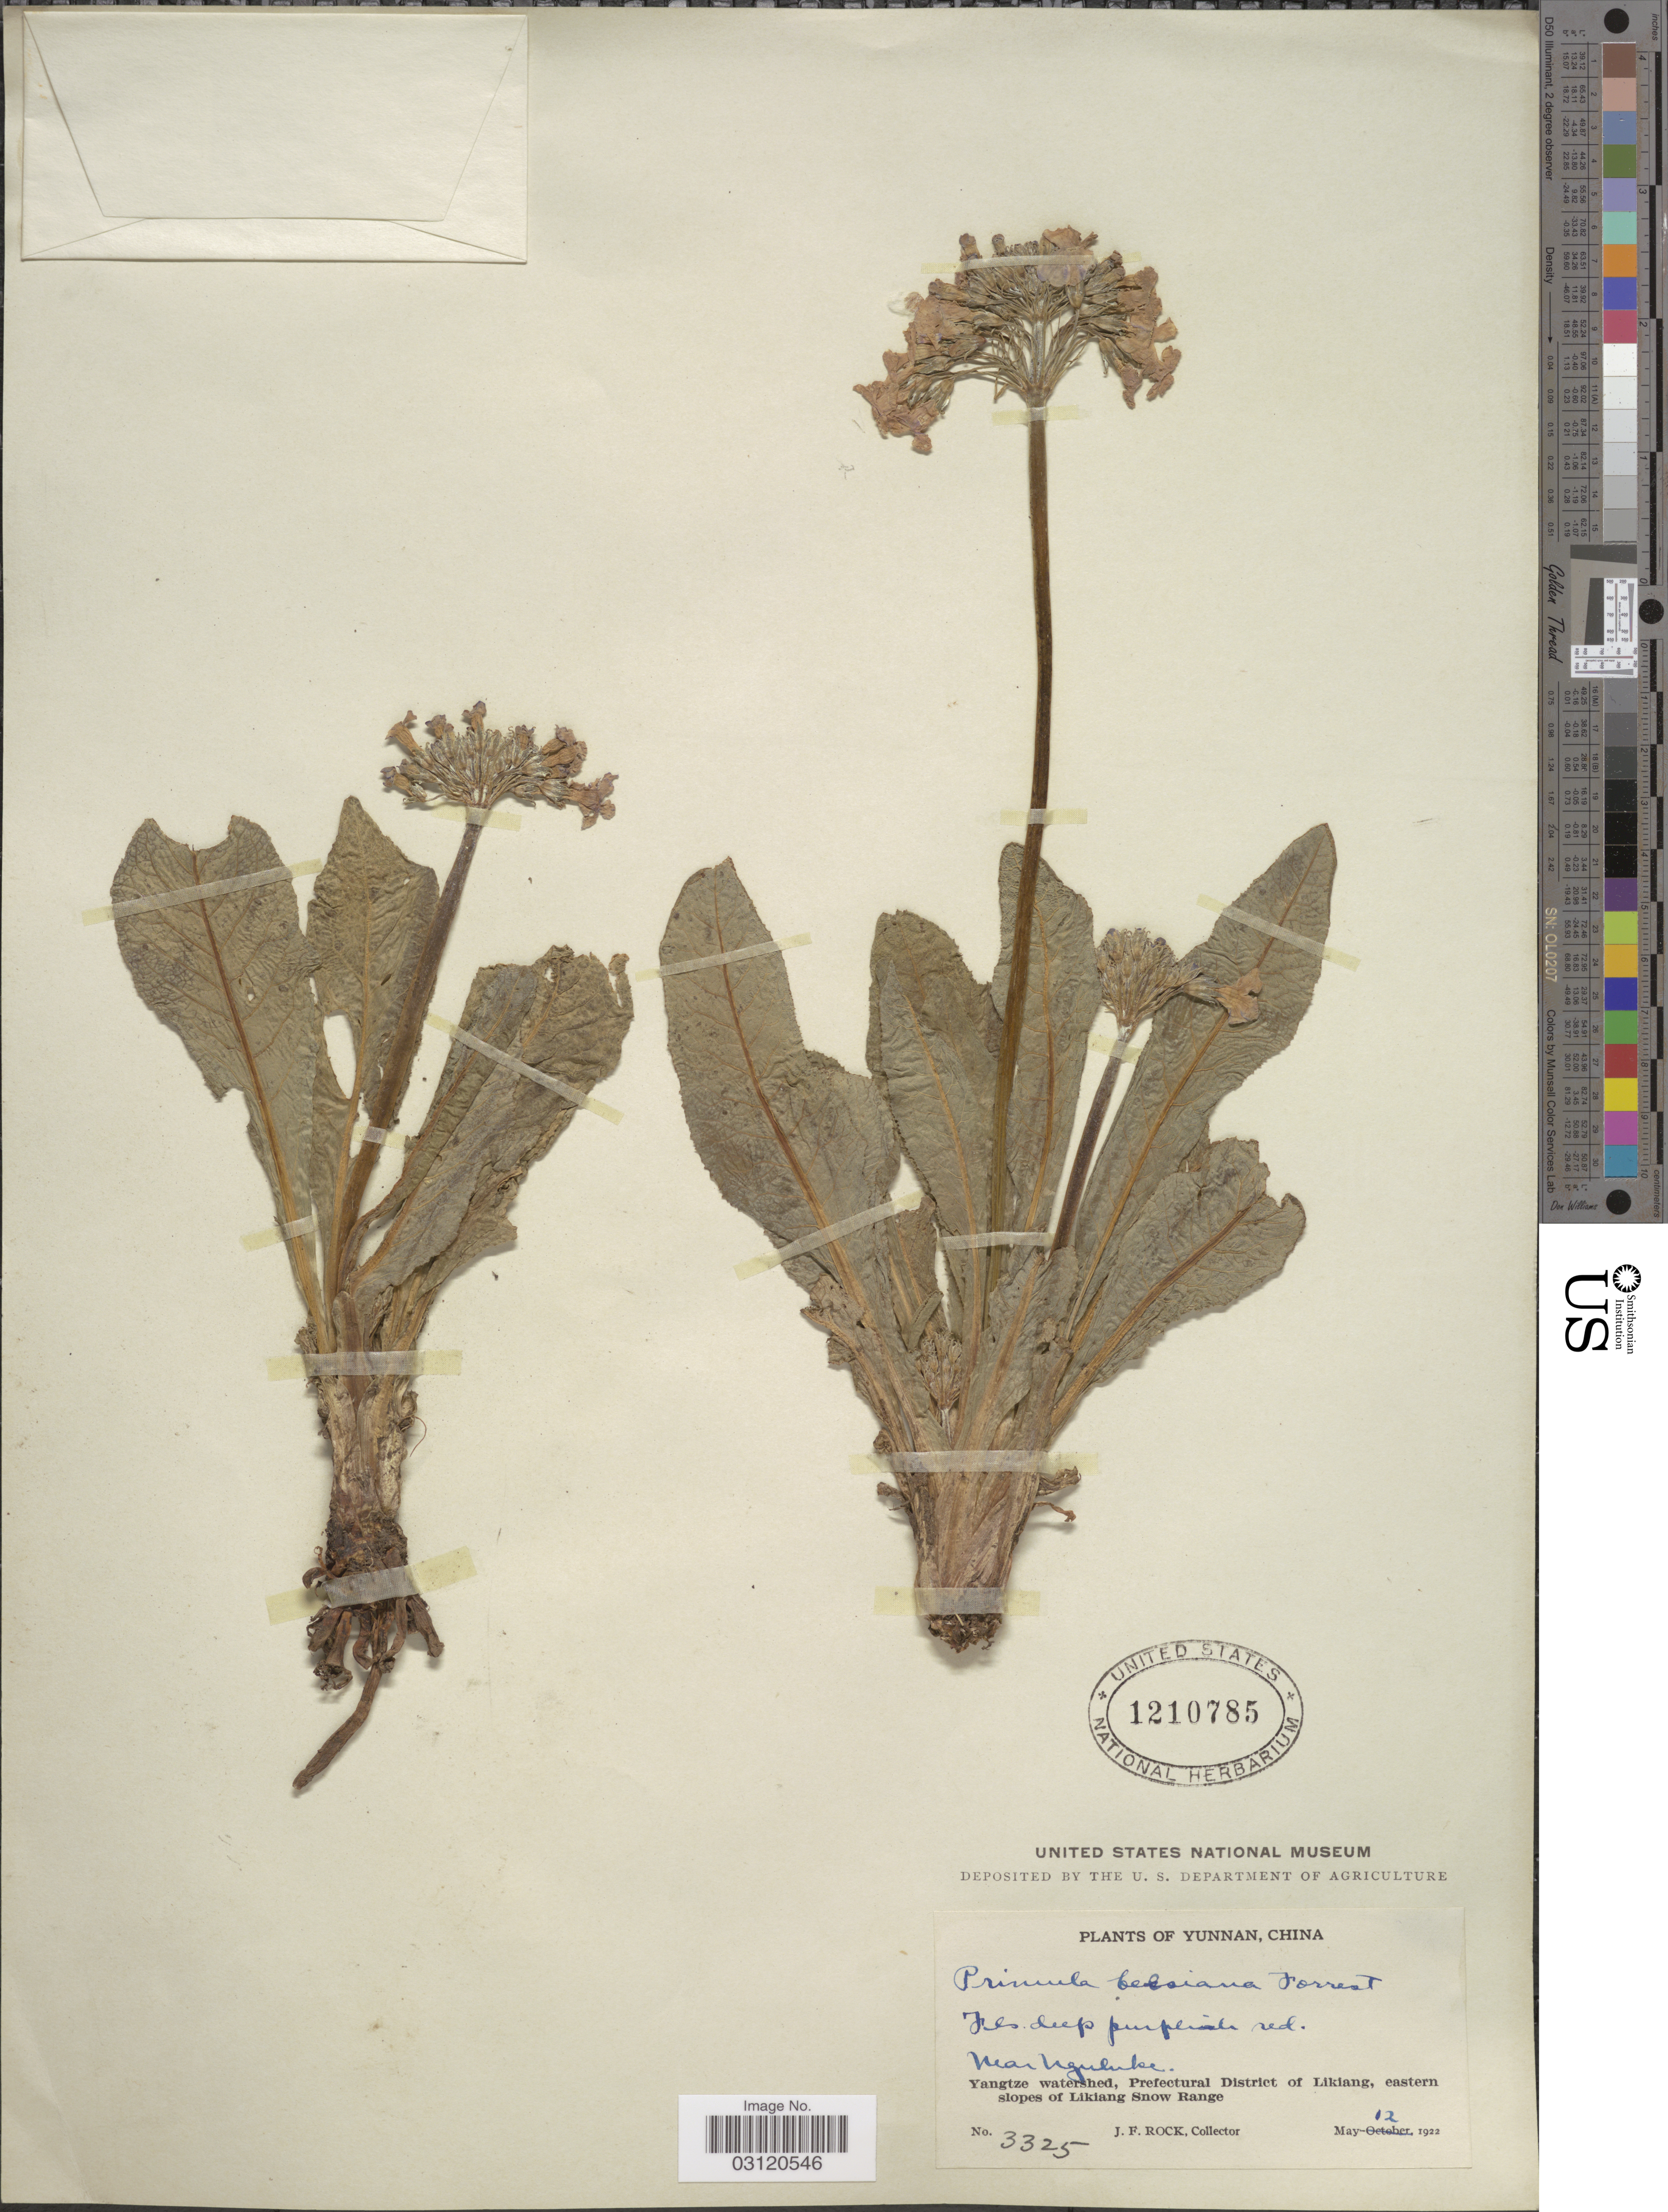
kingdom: Plantae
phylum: Tracheophyta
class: Magnoliopsida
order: Ericales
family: Primulaceae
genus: Primula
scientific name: Primula beesiana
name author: Forrest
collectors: J. Rock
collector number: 3325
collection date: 1922-05-12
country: China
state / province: Yunnan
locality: Near Nguluke, Yangtze watershed, Prefectural District of Likiang, eastern slopes of Likiang Snow Range.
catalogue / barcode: US 1210785